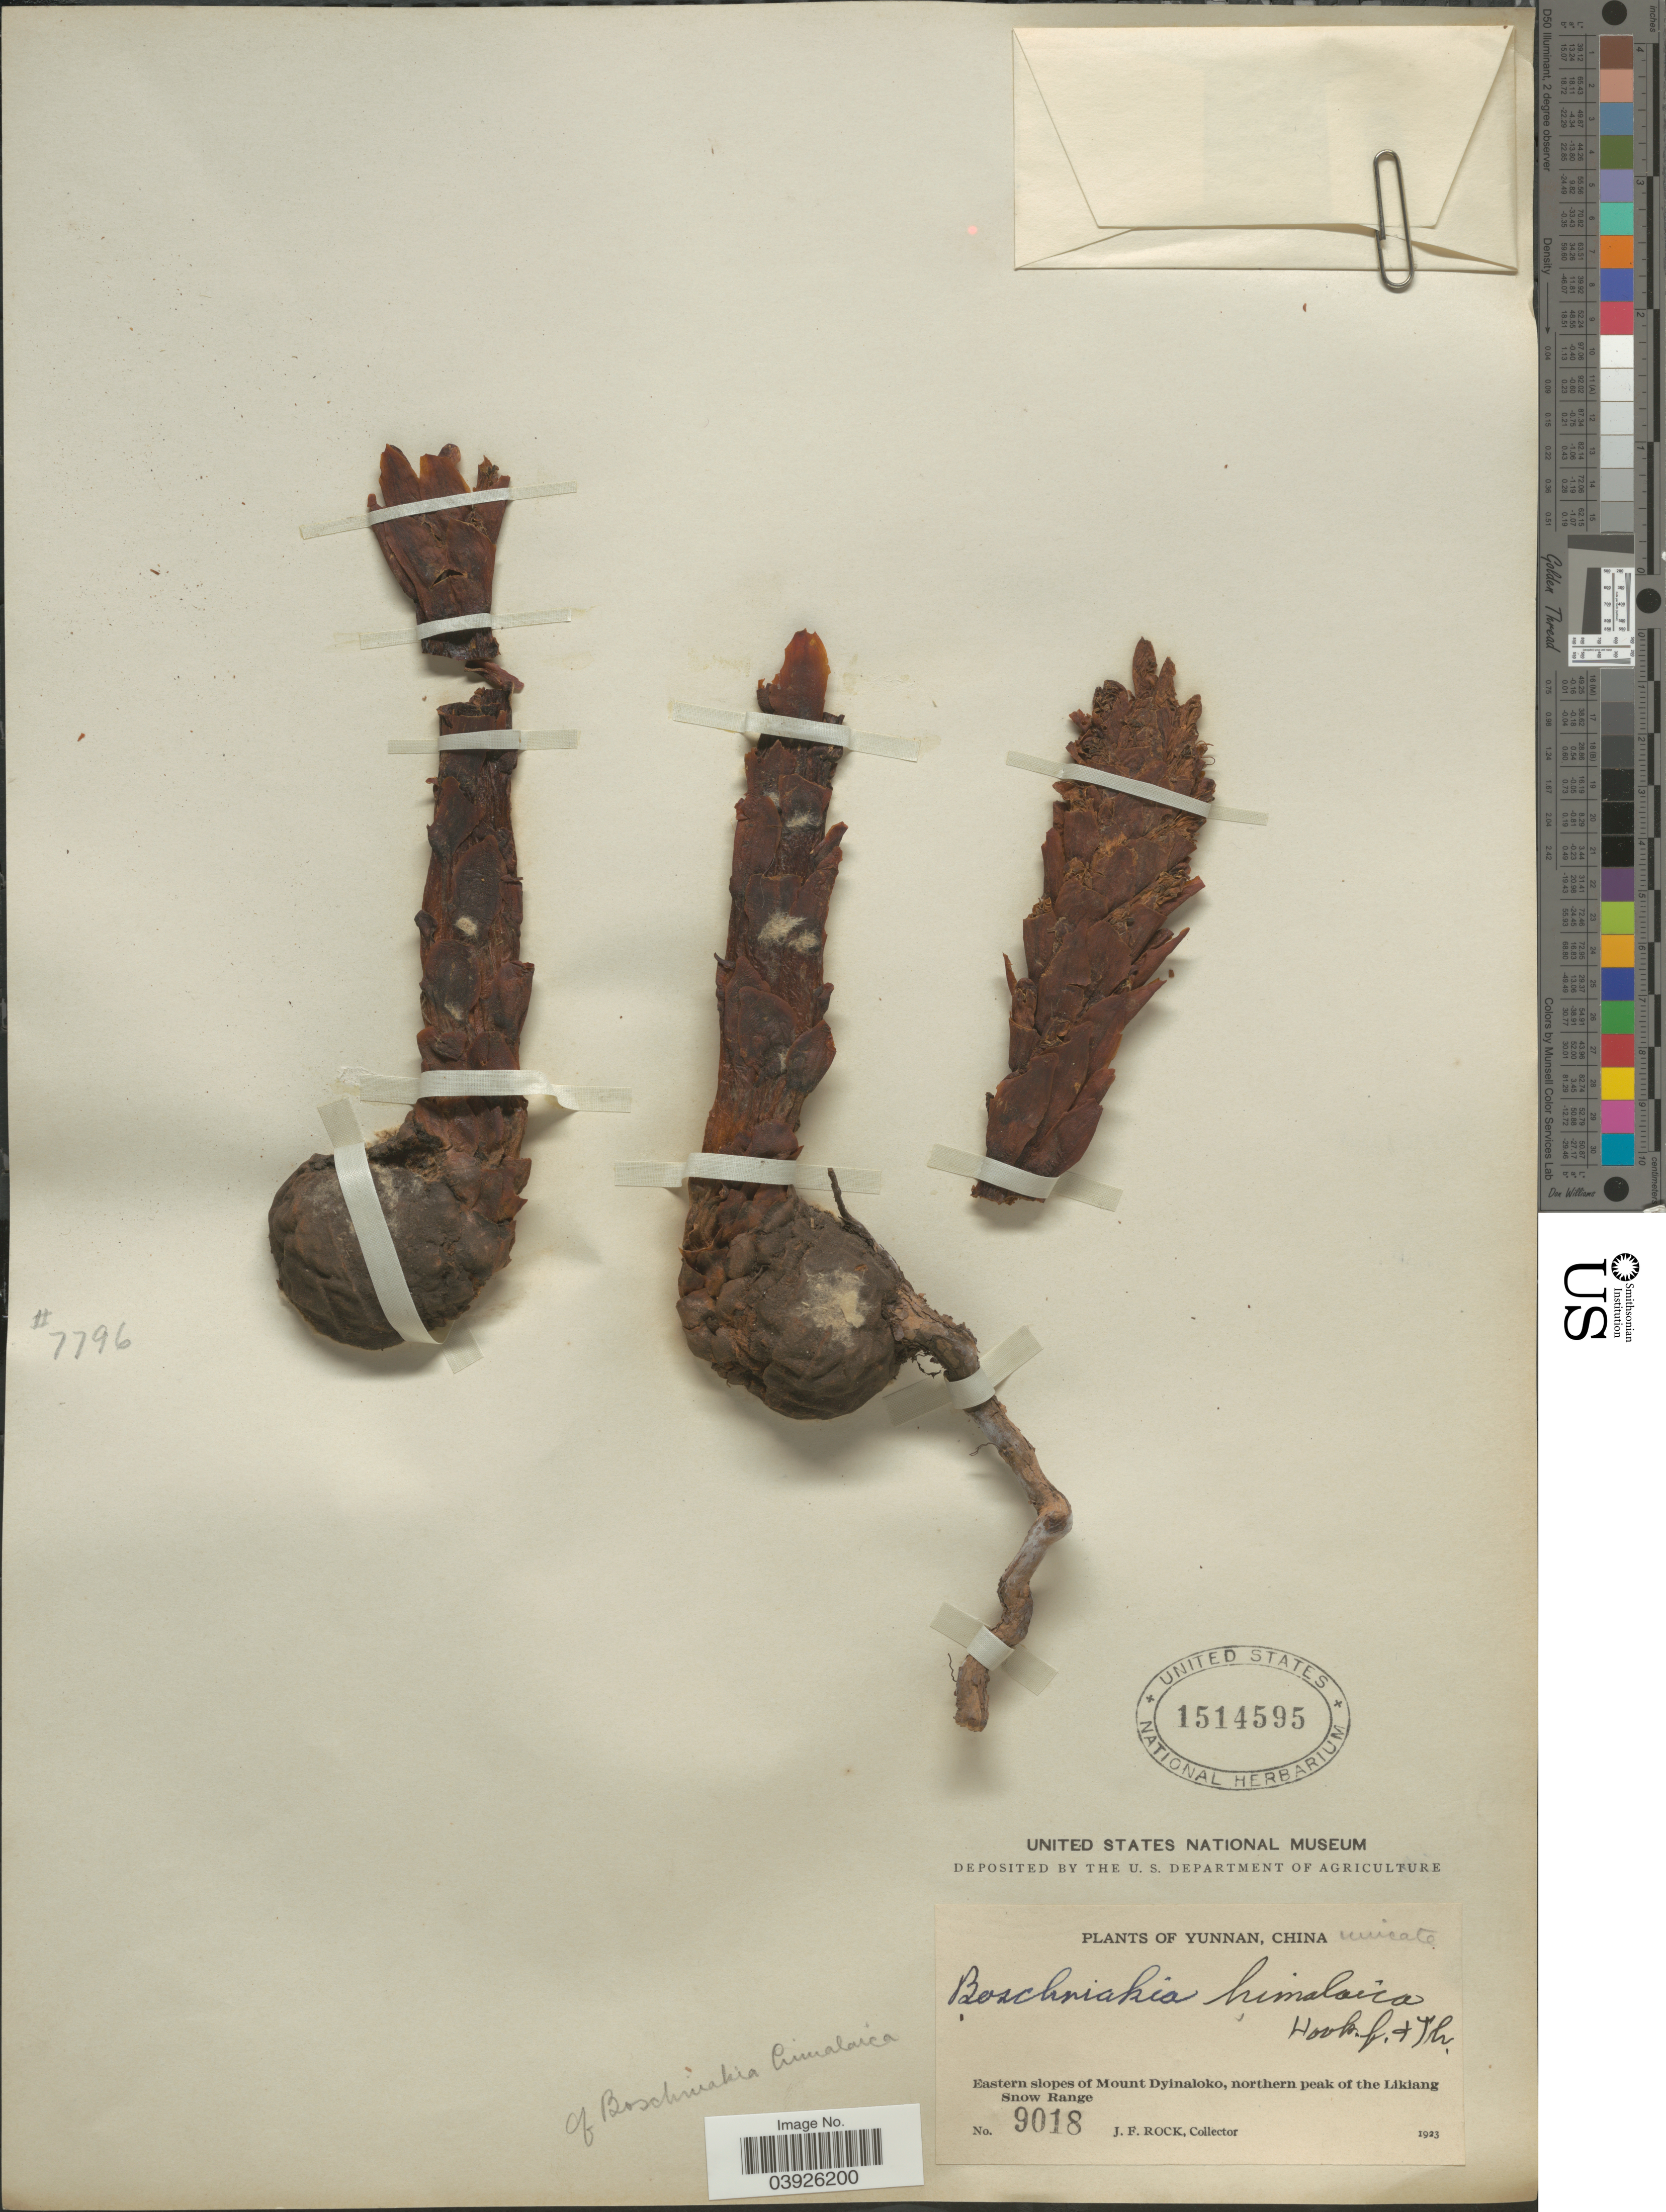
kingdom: Plantae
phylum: Tracheophyta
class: Magnoliopsida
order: Lamiales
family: Orobanchaceae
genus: Boschniakia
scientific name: Boschniakia himalaica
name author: Hook. f. & Thomson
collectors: J. Rock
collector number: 9018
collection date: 1923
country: China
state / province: Yunnan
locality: Eastern slopes of Mount Dyinaloko, northern peak of the Likiang Snow Range.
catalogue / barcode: US 1514595